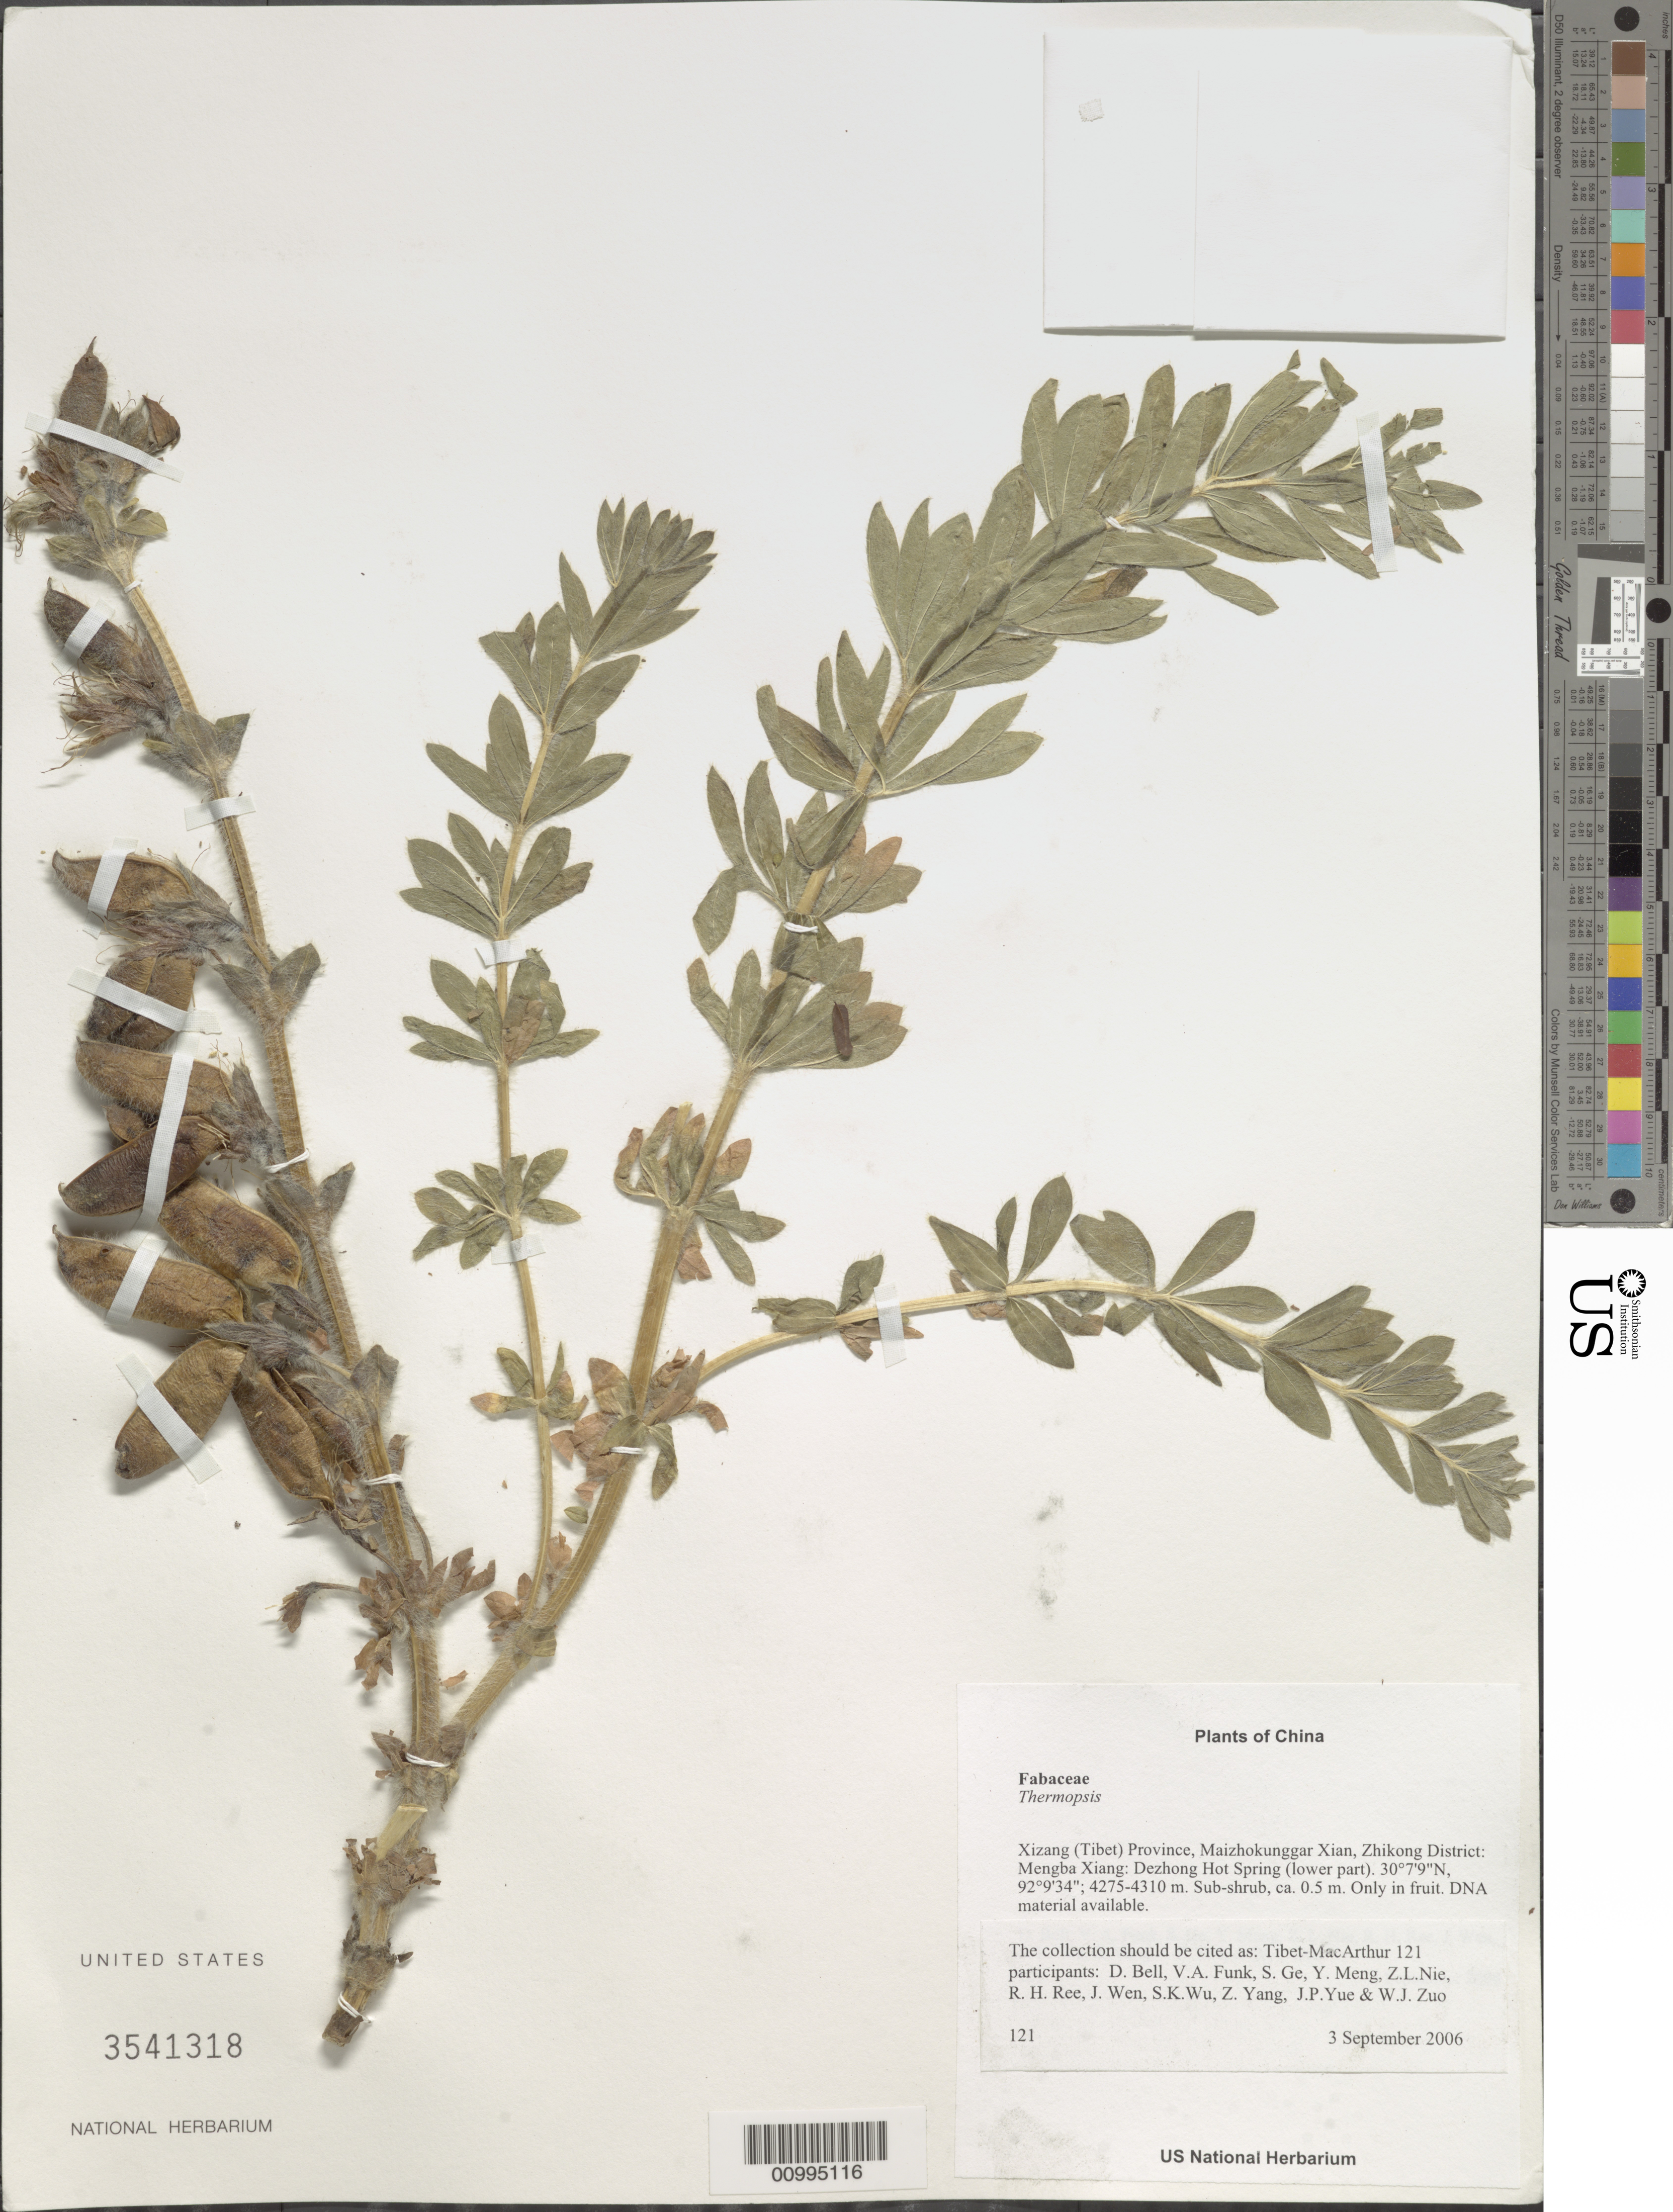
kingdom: Plantae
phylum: Tracheophyta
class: Magnoliopsida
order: Fabales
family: Fabaceae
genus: Thermopsis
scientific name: Thermopsis sp.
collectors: Tibet-MacArthur, D. A. Bell, V. Funk, S. Ge, Y. Meng, Z. Nie, R. Ree, J. Wen, S. K. Wu, Z. Yang, J. Yue & W. Zuo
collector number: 121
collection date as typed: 03 Sep 2006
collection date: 2006-09-03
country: China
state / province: Xizang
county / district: Maizhokunggar Xian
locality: Zhikong District: Mengba Xiang:Dezhong Hot Spring (lower part).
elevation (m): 4275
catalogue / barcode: US 3541318